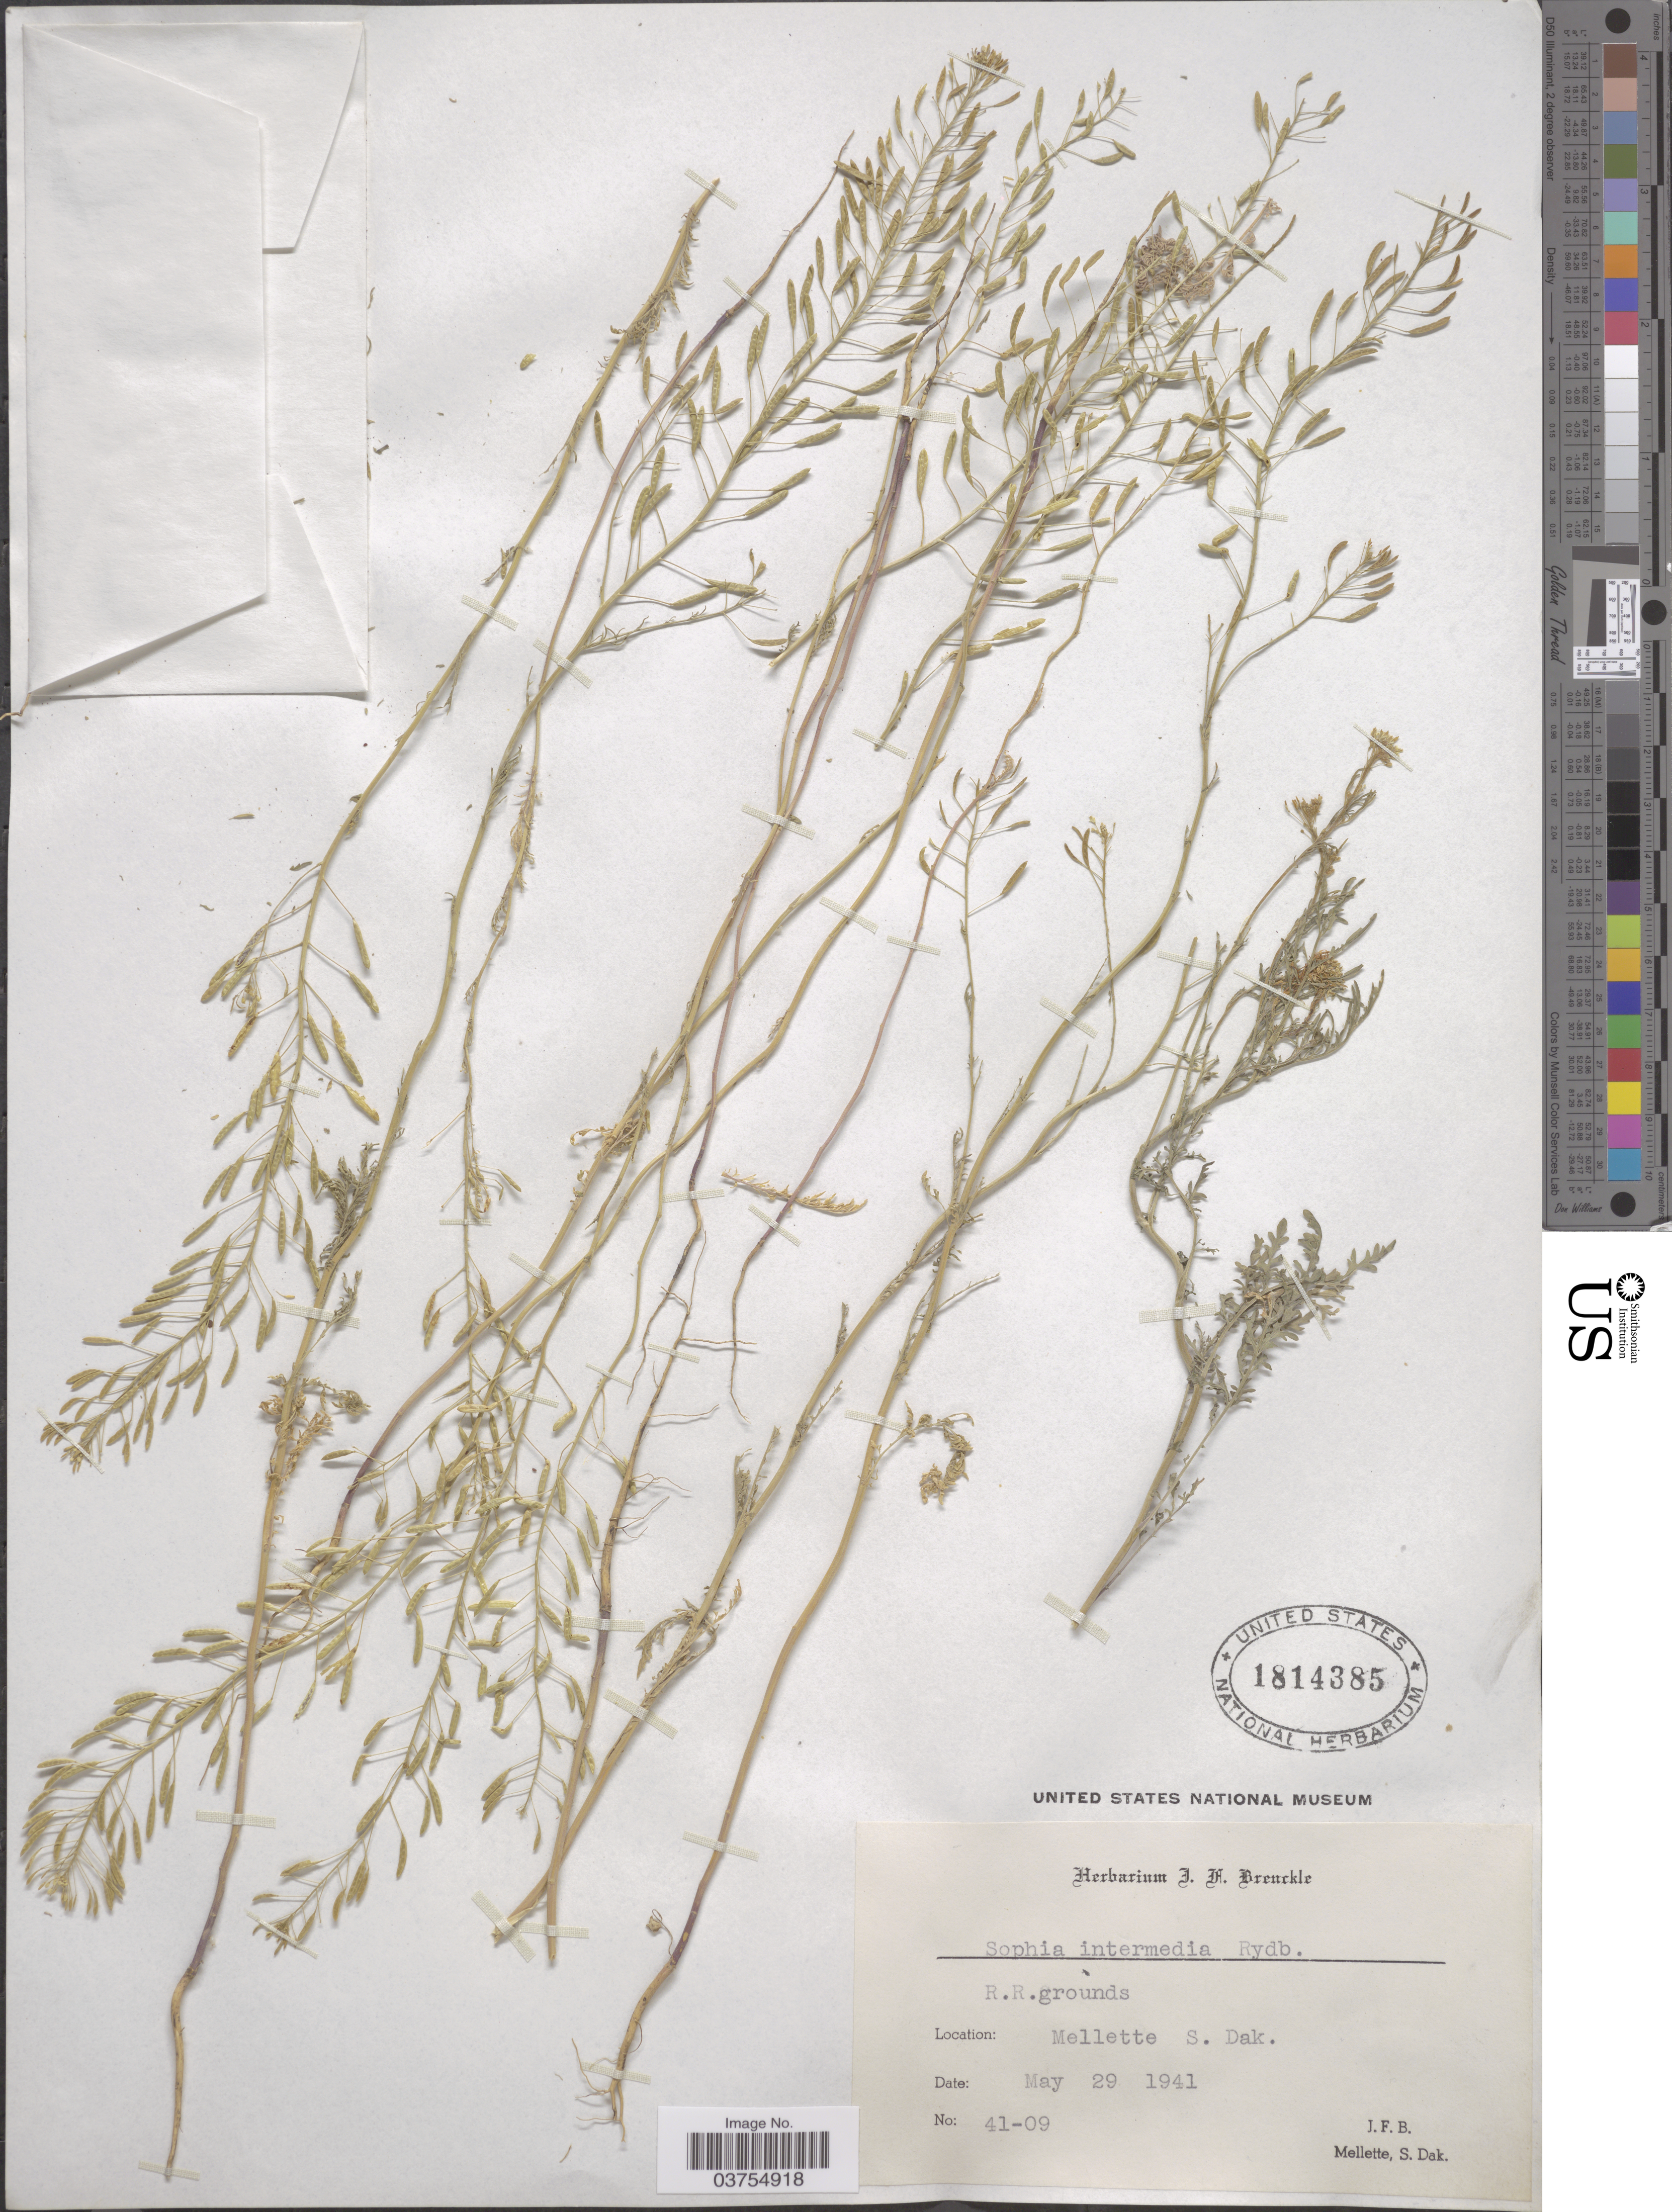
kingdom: Plantae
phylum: Tracheophyta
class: Magnoliopsida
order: Brassicales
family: Brassicaceae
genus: Descurainia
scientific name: Descurainia pinnata subsp. intermedia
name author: (Rydb.) Detling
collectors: J. Brenckle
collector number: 41-09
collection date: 1941-05-29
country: United States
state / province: South Dakota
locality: R. R. grounds. Mellette S. Dak.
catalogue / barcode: US 1814385